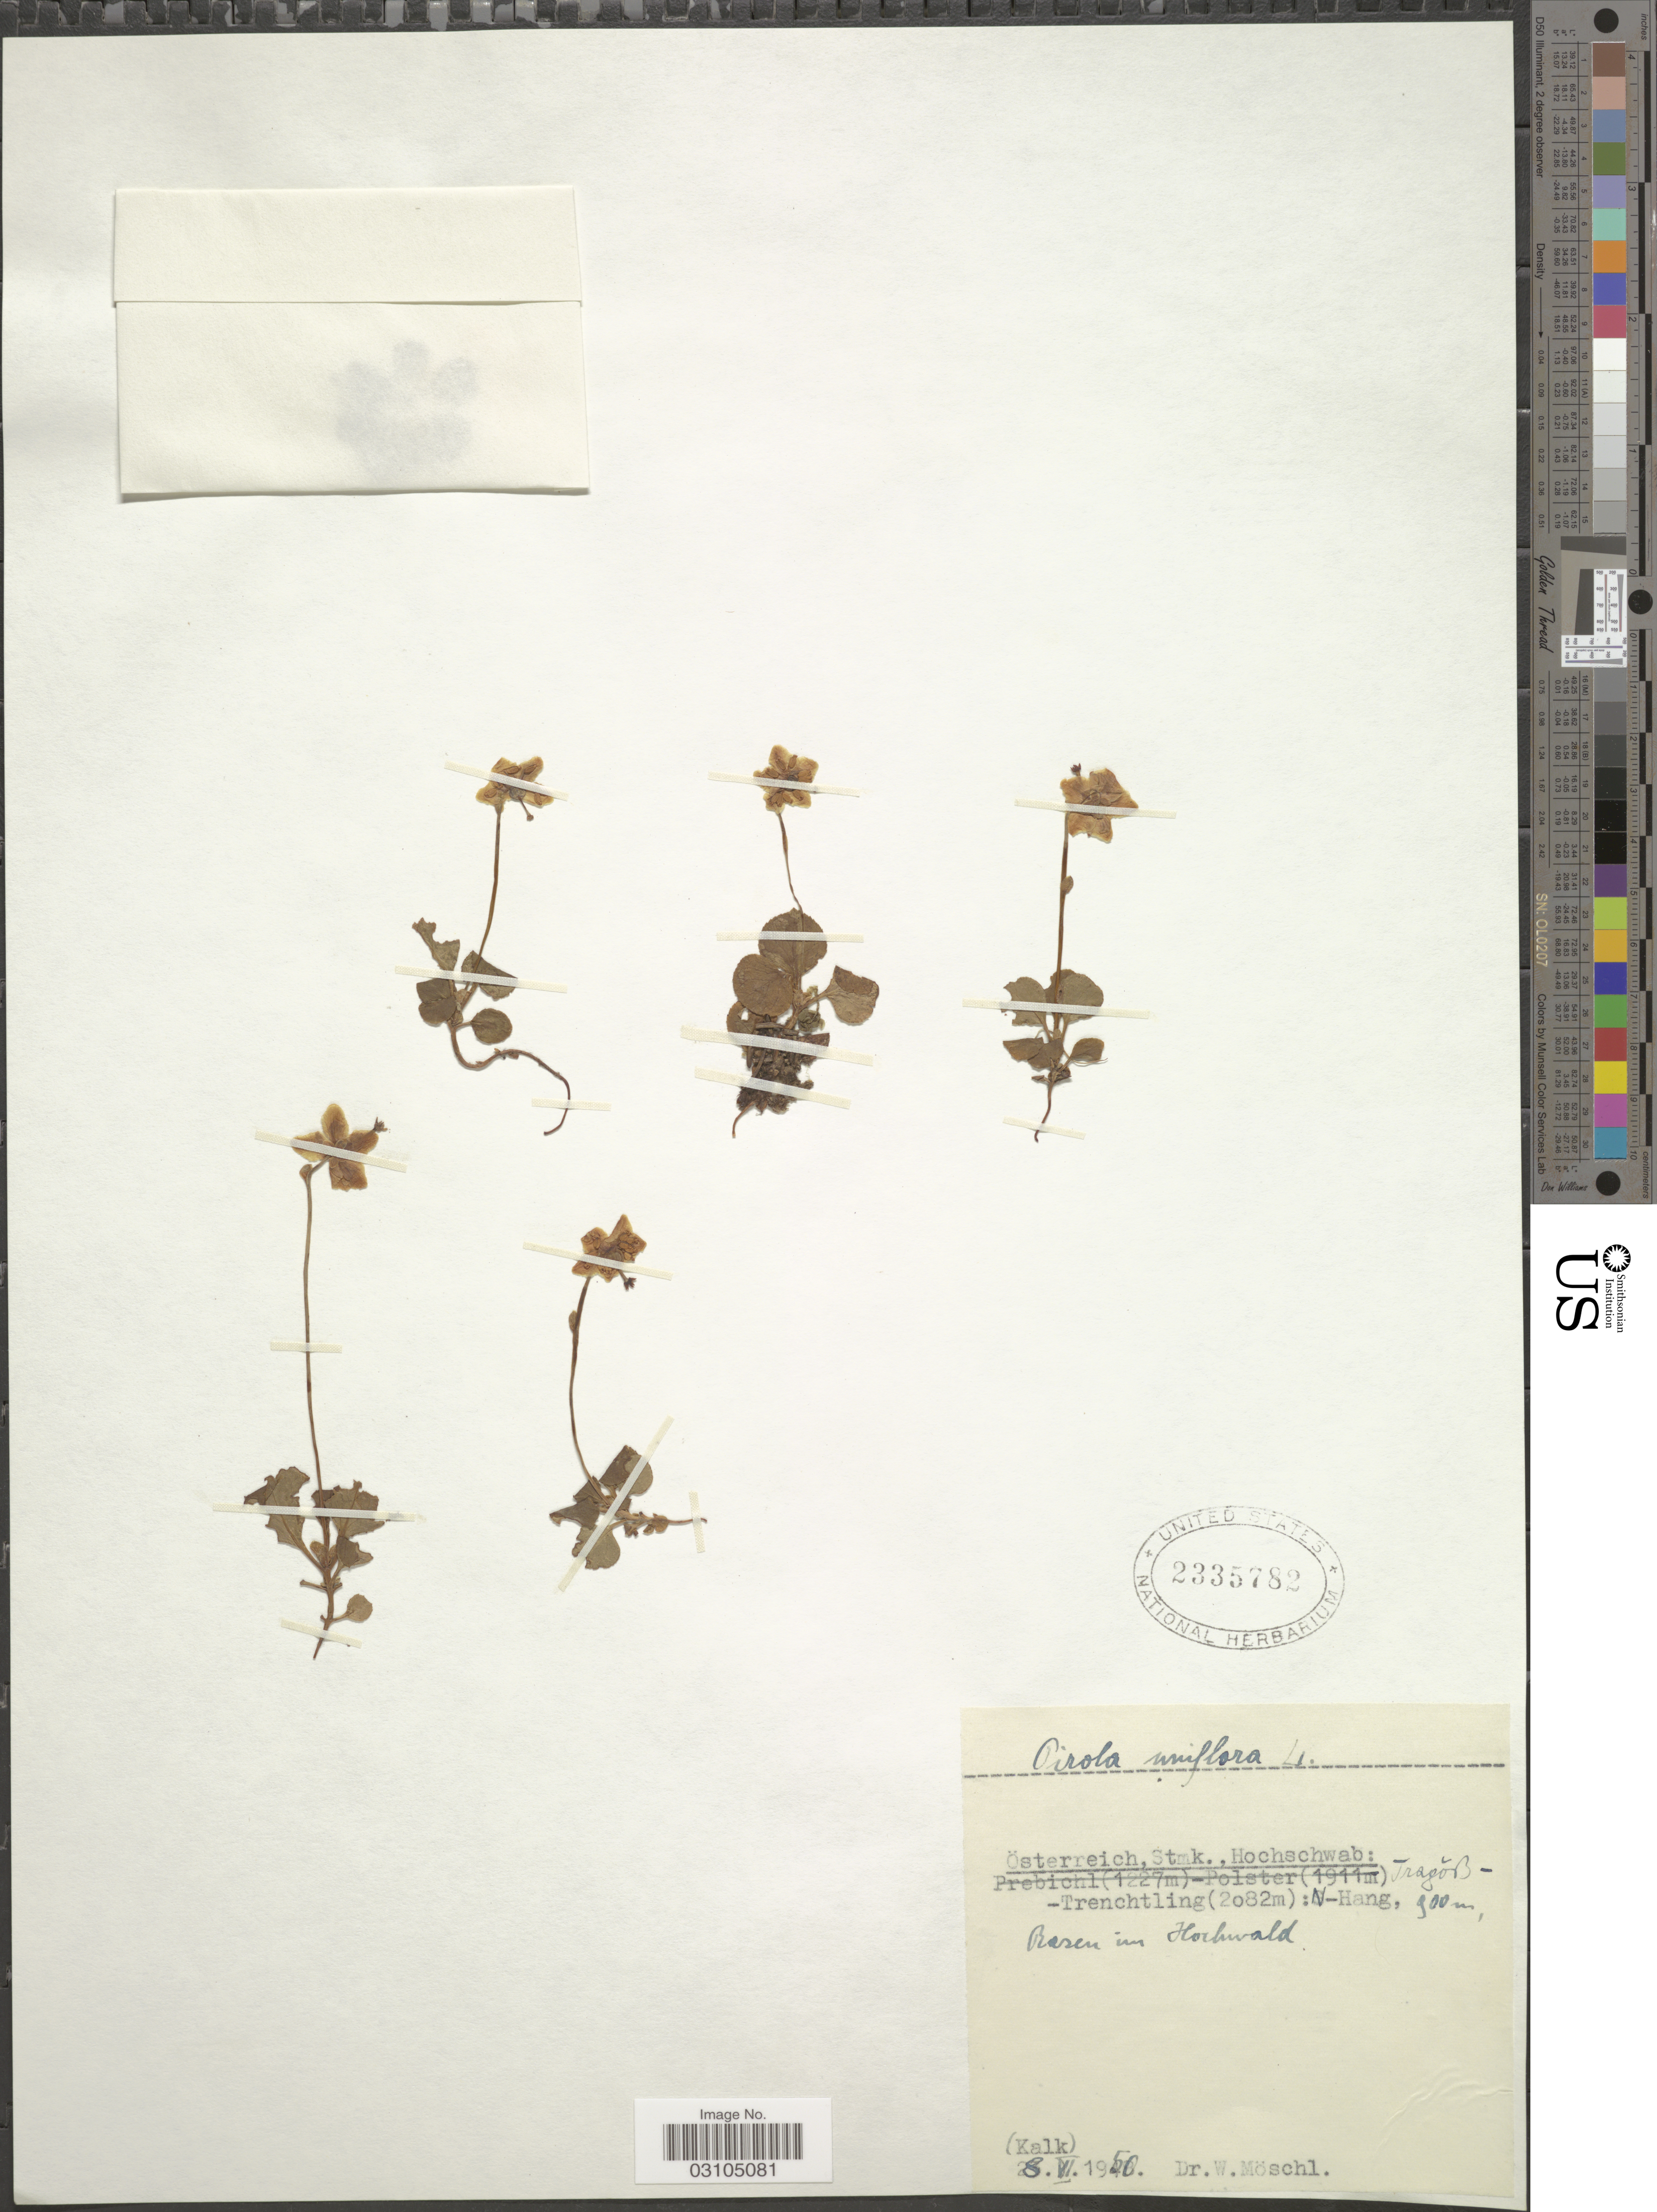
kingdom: Plantae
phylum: Tracheophyta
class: Magnoliopsida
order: Ericales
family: Ericaceae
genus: Moneses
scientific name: Moneses uniflora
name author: (L.) A. Gray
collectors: W. Moschl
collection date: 1950-06-08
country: Austria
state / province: Steiermark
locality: Österreich, Stmk., Hochschwab: Tragoess-Trenchtling: N-Hang.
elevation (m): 900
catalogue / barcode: US 2335782